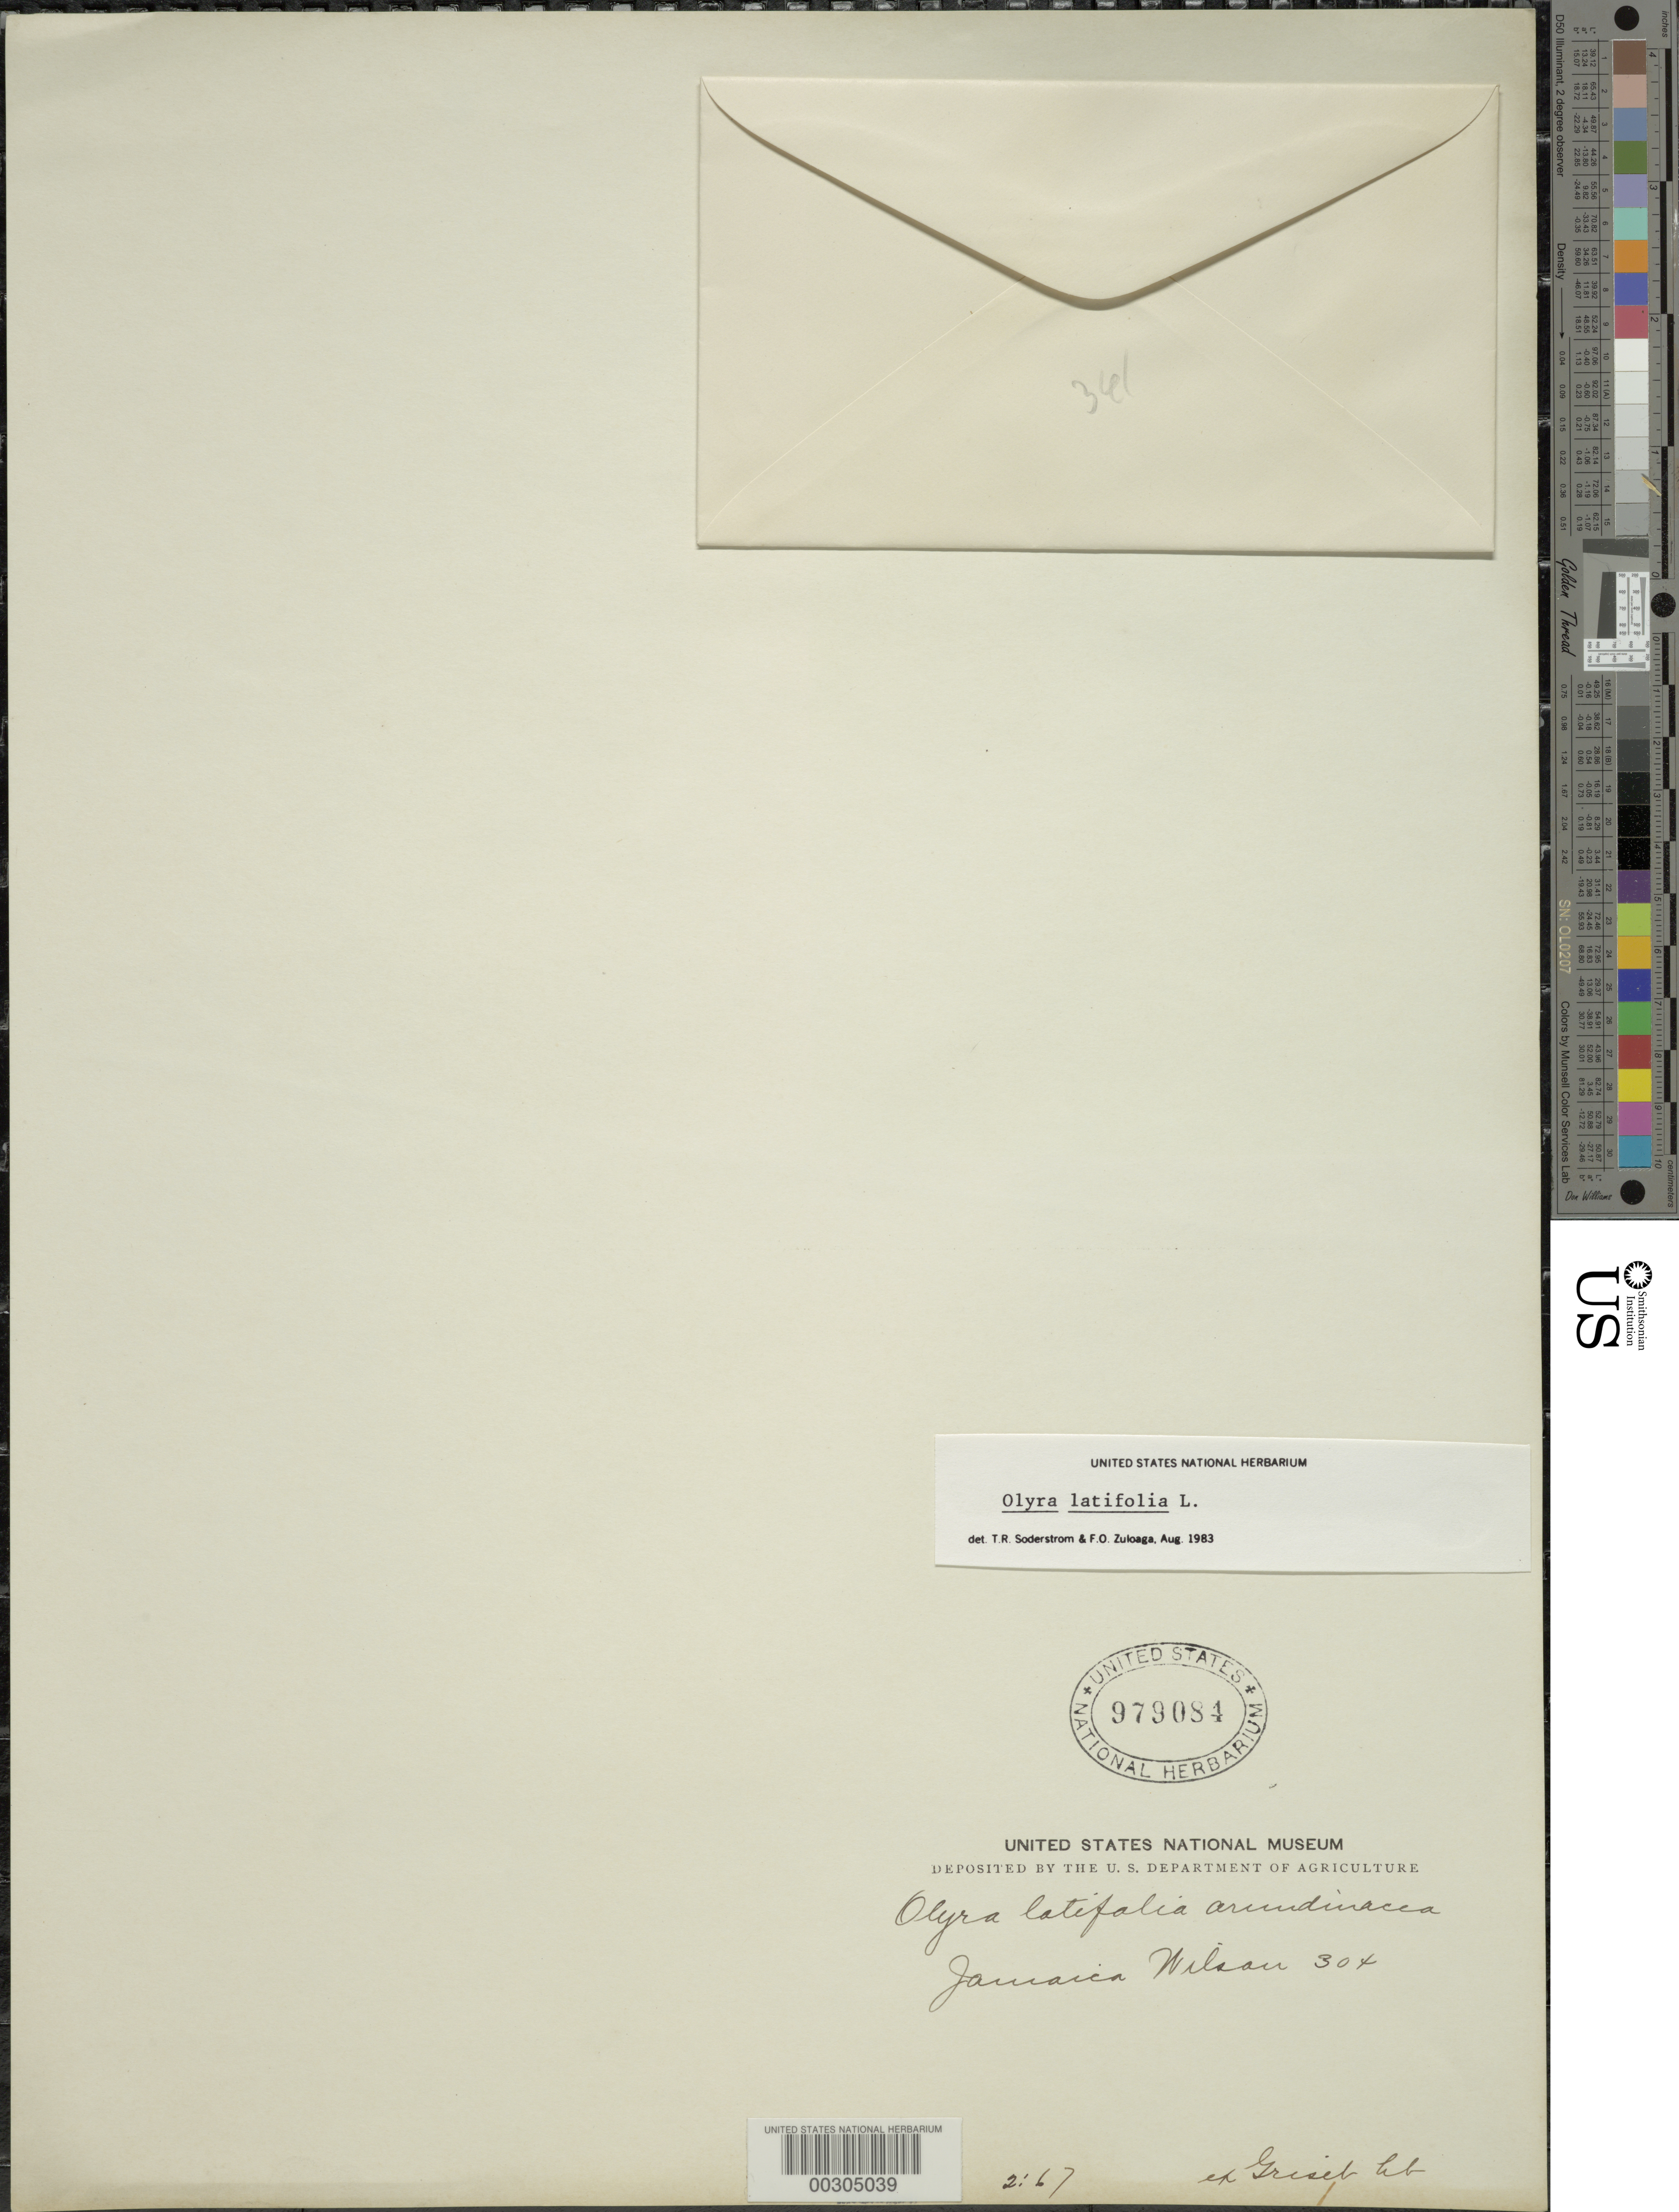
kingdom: Plantae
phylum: Tracheophyta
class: Liliopsida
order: Poales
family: Poaceae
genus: Olyra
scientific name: Olyra latifolia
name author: L.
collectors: F. R. M. Wilson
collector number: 304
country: Jamaica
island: Greater Antilles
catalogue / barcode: US 979084